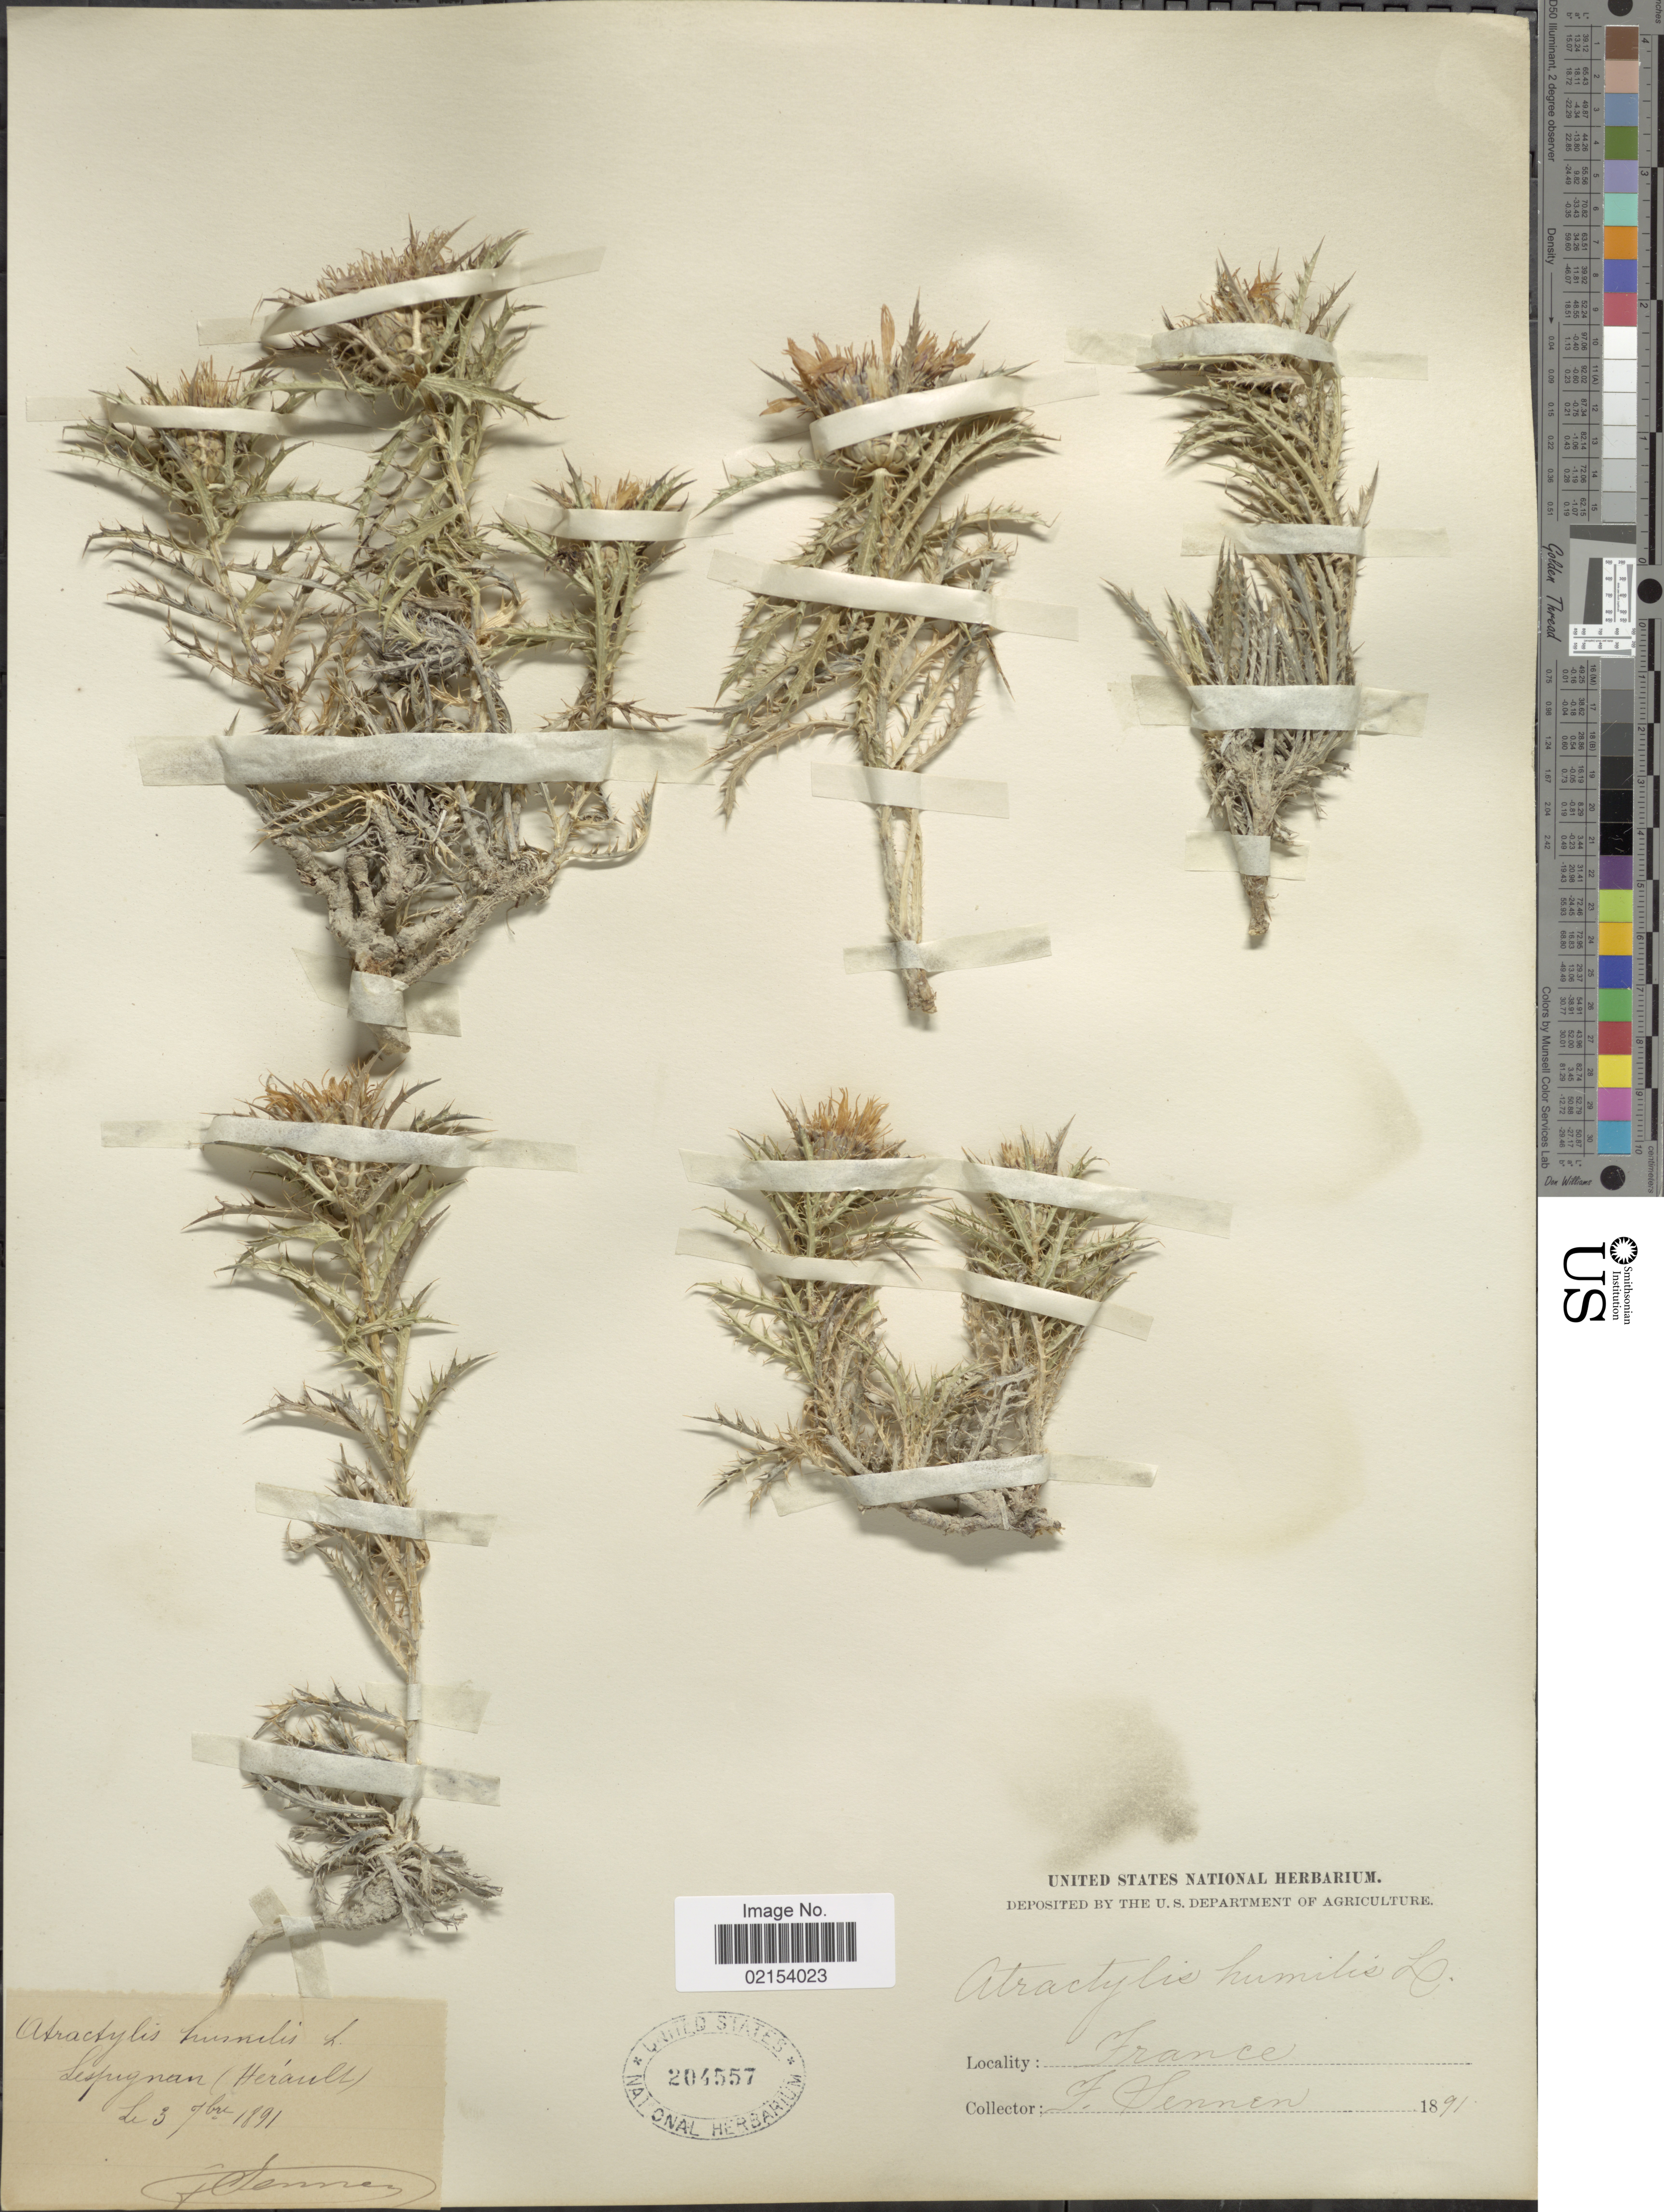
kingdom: Plantae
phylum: Tracheophyta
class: Magnoliopsida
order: Asterales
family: Asteraceae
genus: Atractylis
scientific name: Atractylis humilis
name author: L.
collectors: E. Sennen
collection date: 1891-09-03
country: France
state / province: Occitanie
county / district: Hérault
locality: Lespignan [interpreted] (Herault)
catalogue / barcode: US 204557